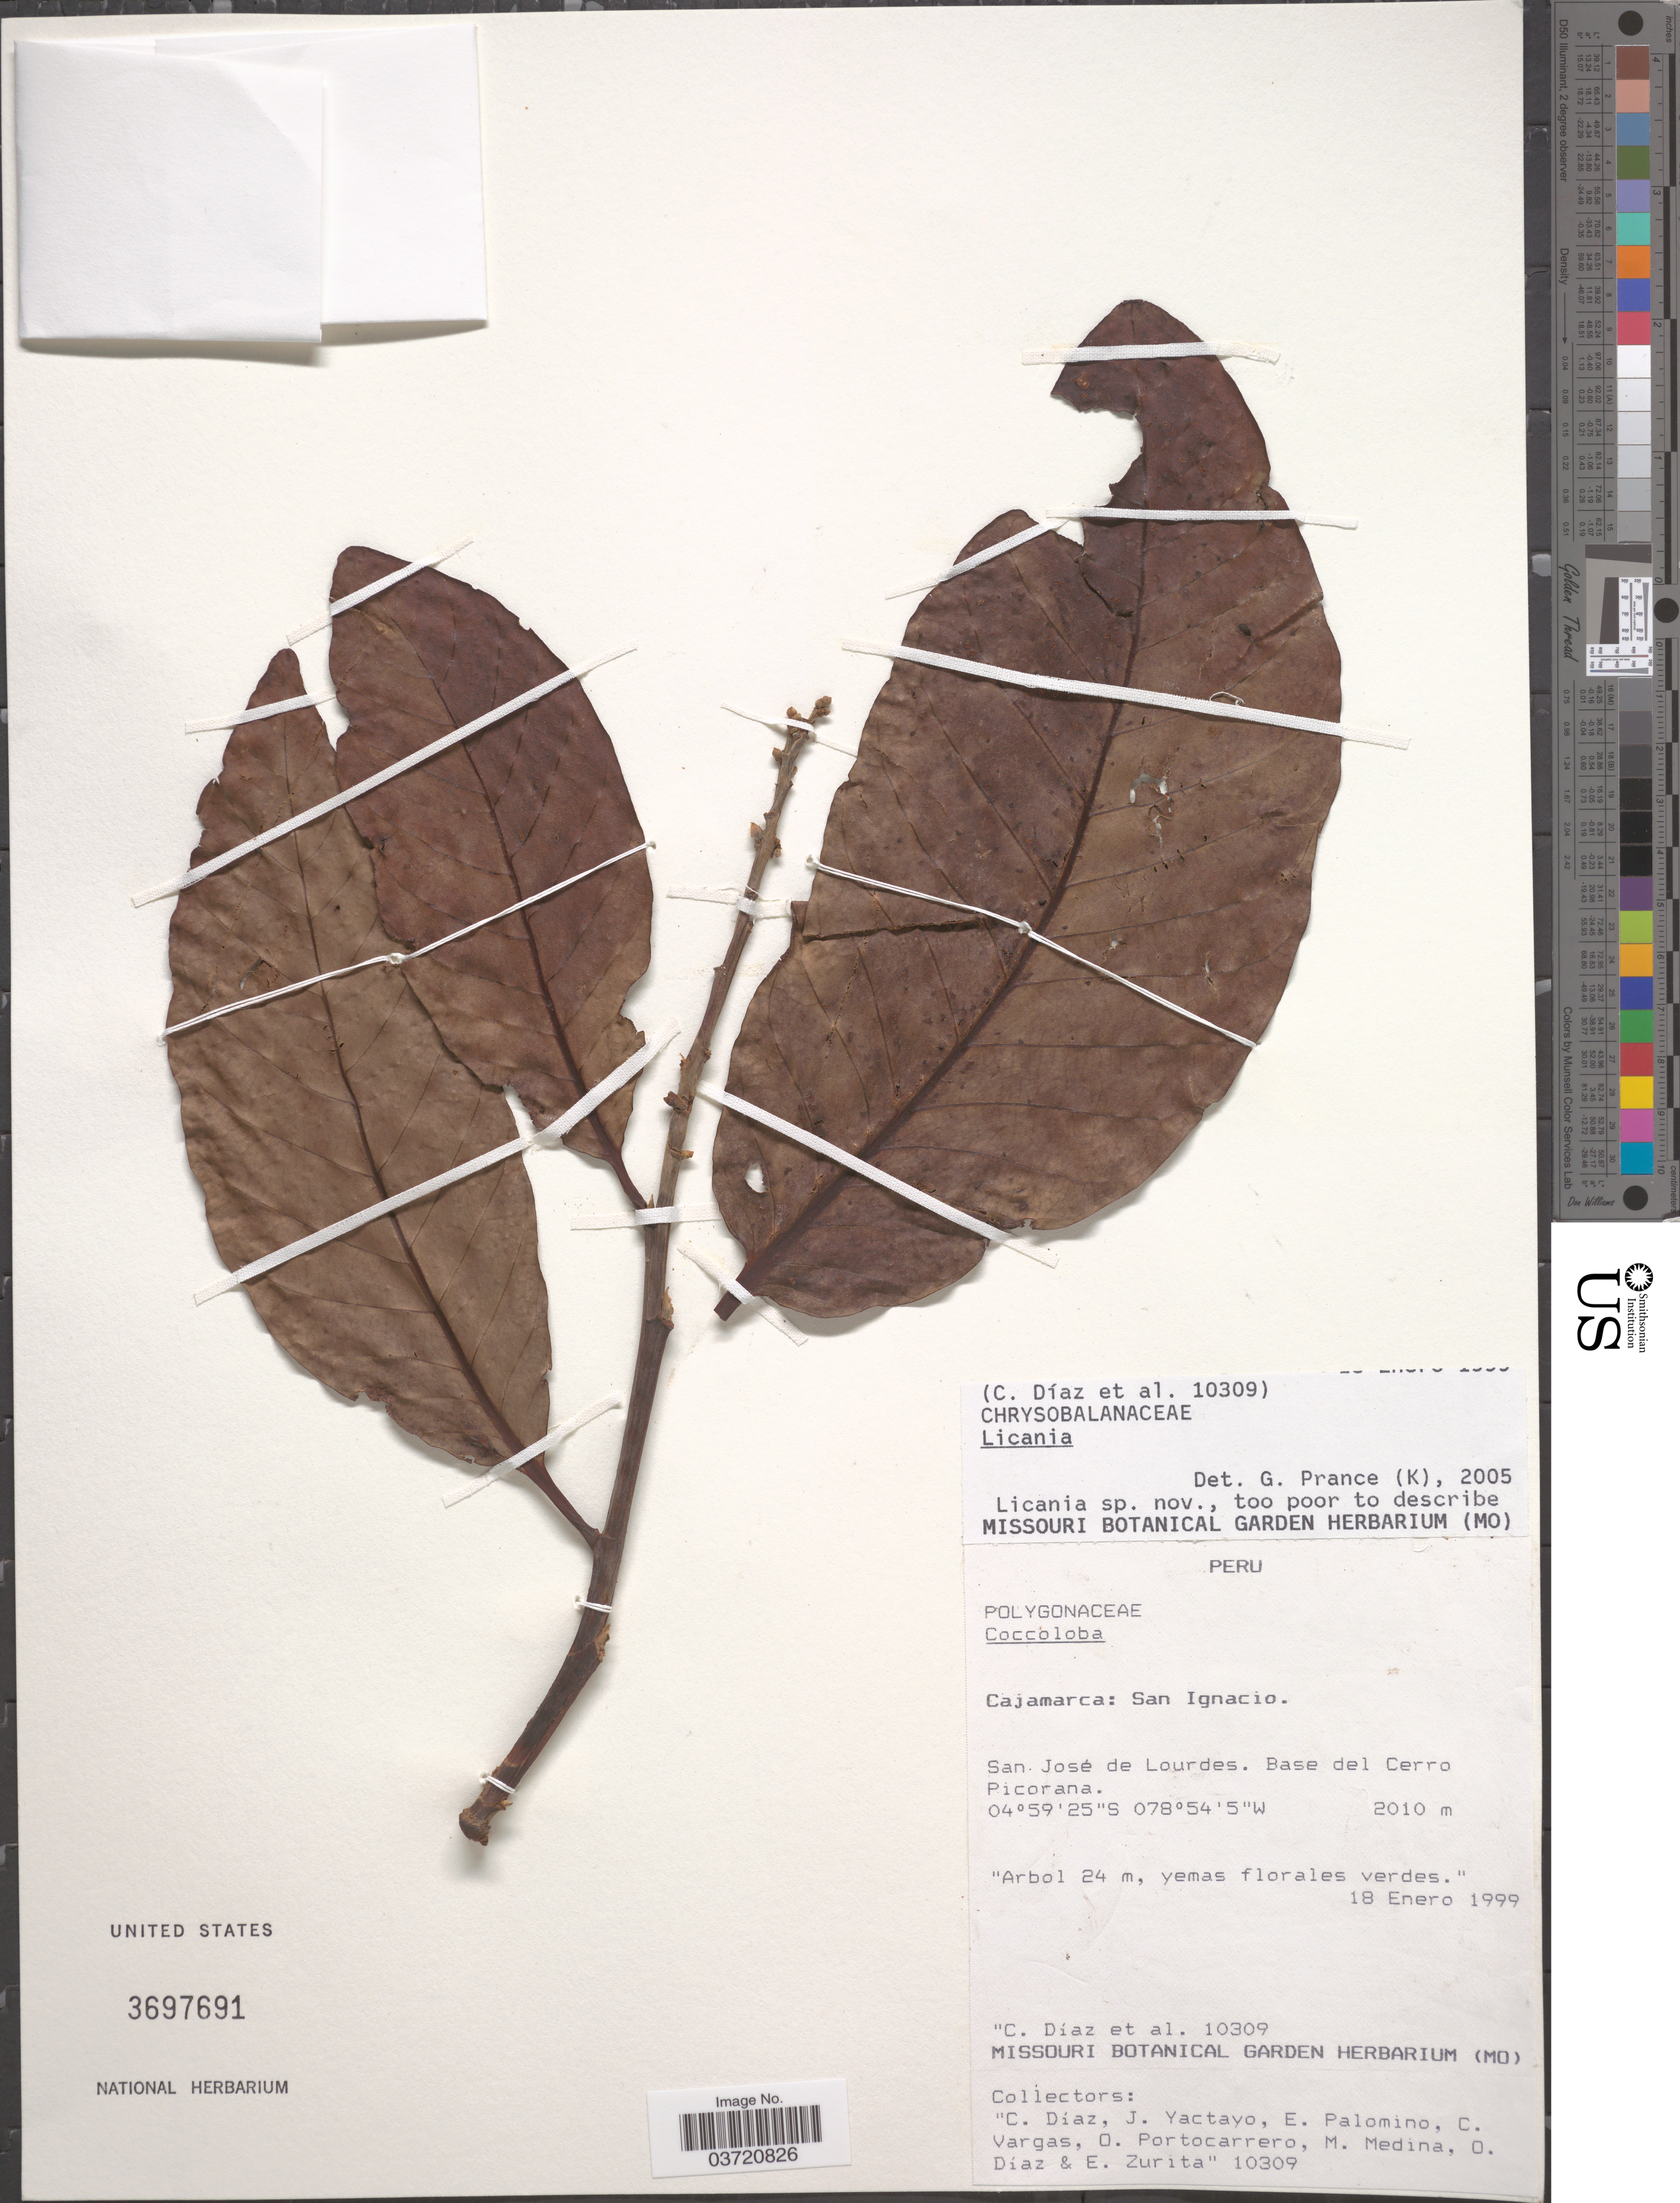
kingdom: Plantae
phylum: Tracheophyta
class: Magnoliopsida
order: Malpighiales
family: Chrysobalanaceae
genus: Licania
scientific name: Licania sp.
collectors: C. Díaz, J. Yactayo, E. Palomino, C. Vargas & et al.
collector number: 10309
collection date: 1999-01-18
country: Peru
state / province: Cajamarca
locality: San Ignacio. San José de Lourdes. Base del Cerro Picorana.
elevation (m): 2010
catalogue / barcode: US 3697691